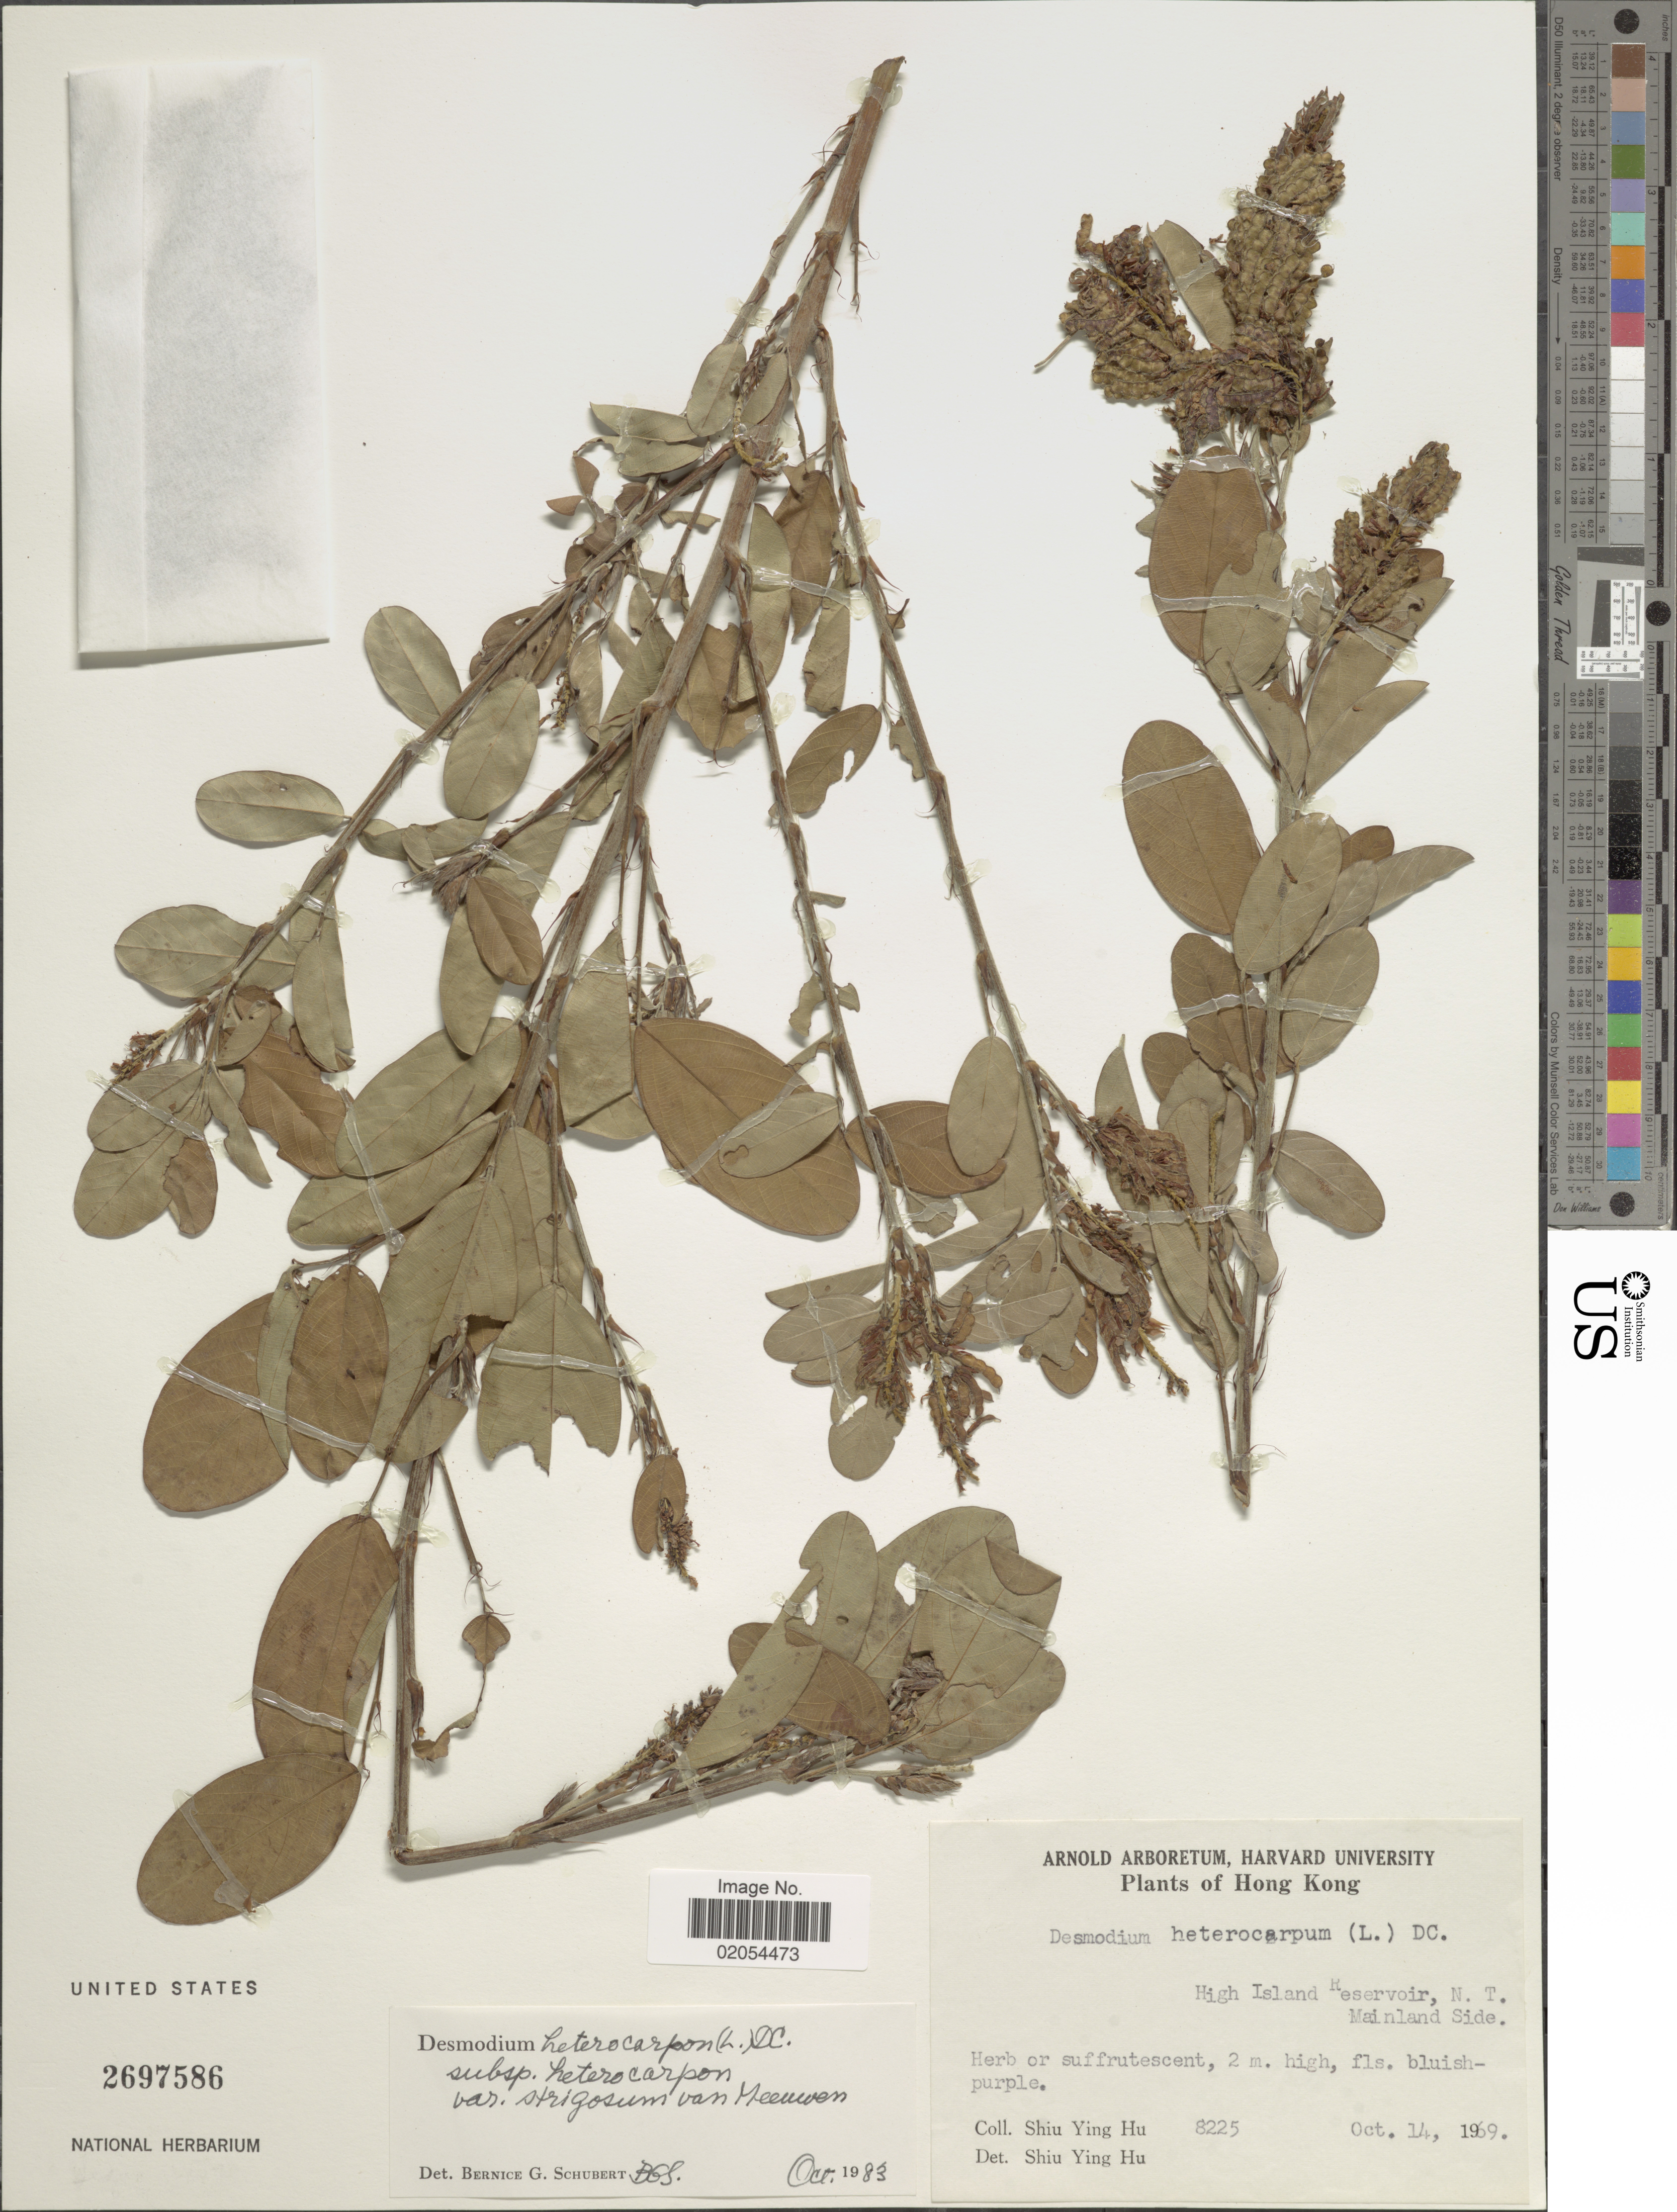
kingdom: Plantae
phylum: Tracheophyta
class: Magnoliopsida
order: Fabales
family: Fabaceae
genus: Grona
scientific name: Grona heterocarpos var. strigosa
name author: (Meeuwen) H. Ohashi & K. Ohashi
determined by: Strong, Mark T., (BOT), Smithsonian Institution - National Museum of Natural History (UNITED STATES)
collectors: S. Y. Hu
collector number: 8225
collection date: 1969-10-14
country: China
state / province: Hong Kong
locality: High Island Reservoir, N. T., Mainland Side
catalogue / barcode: US 2697586